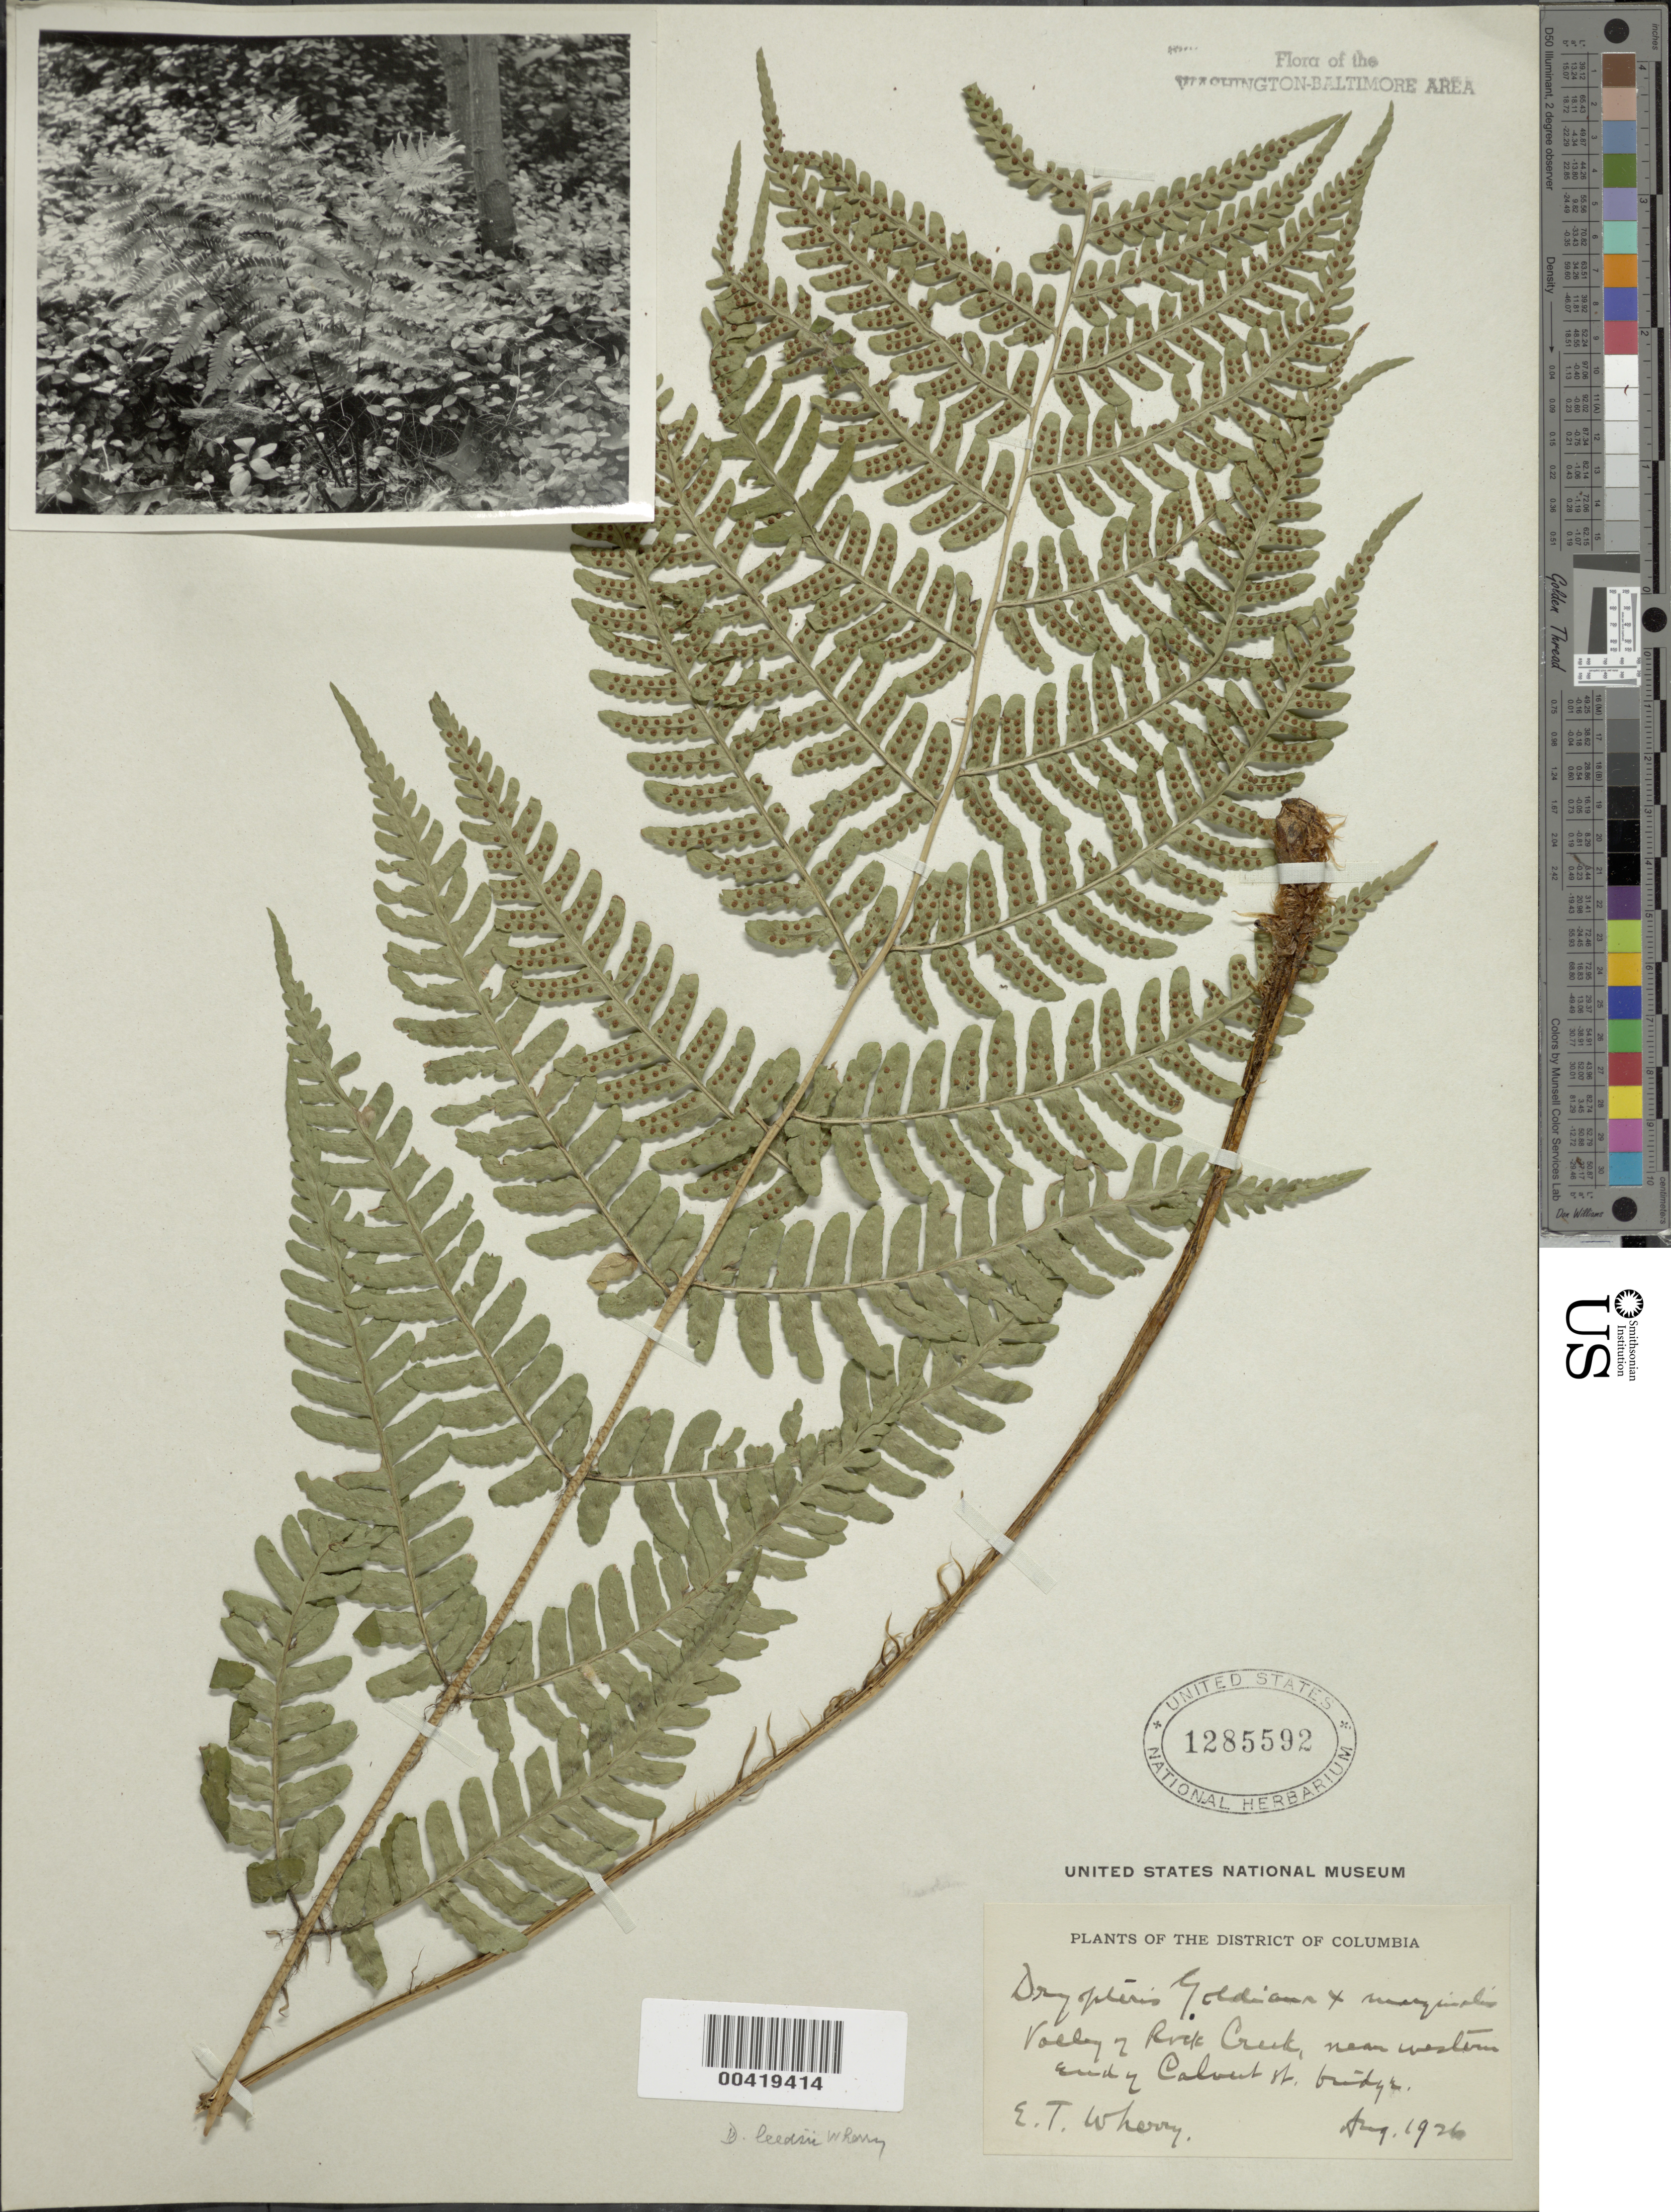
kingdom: Plantae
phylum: Tracheophyta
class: Polypodiopsida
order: Polypodiales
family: Dryopteridaceae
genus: Dryopteris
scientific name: Dryopteris goldiana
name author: (Hook. ex Goldie) A. Gray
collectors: E. T. Wherry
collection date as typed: Aug 1926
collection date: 1926-08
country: United States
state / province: District of Columbia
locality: Rock Creek Valley, near western end of Calvert St. Bridge Rock Creek Park and Vicinity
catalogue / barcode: US 1285592